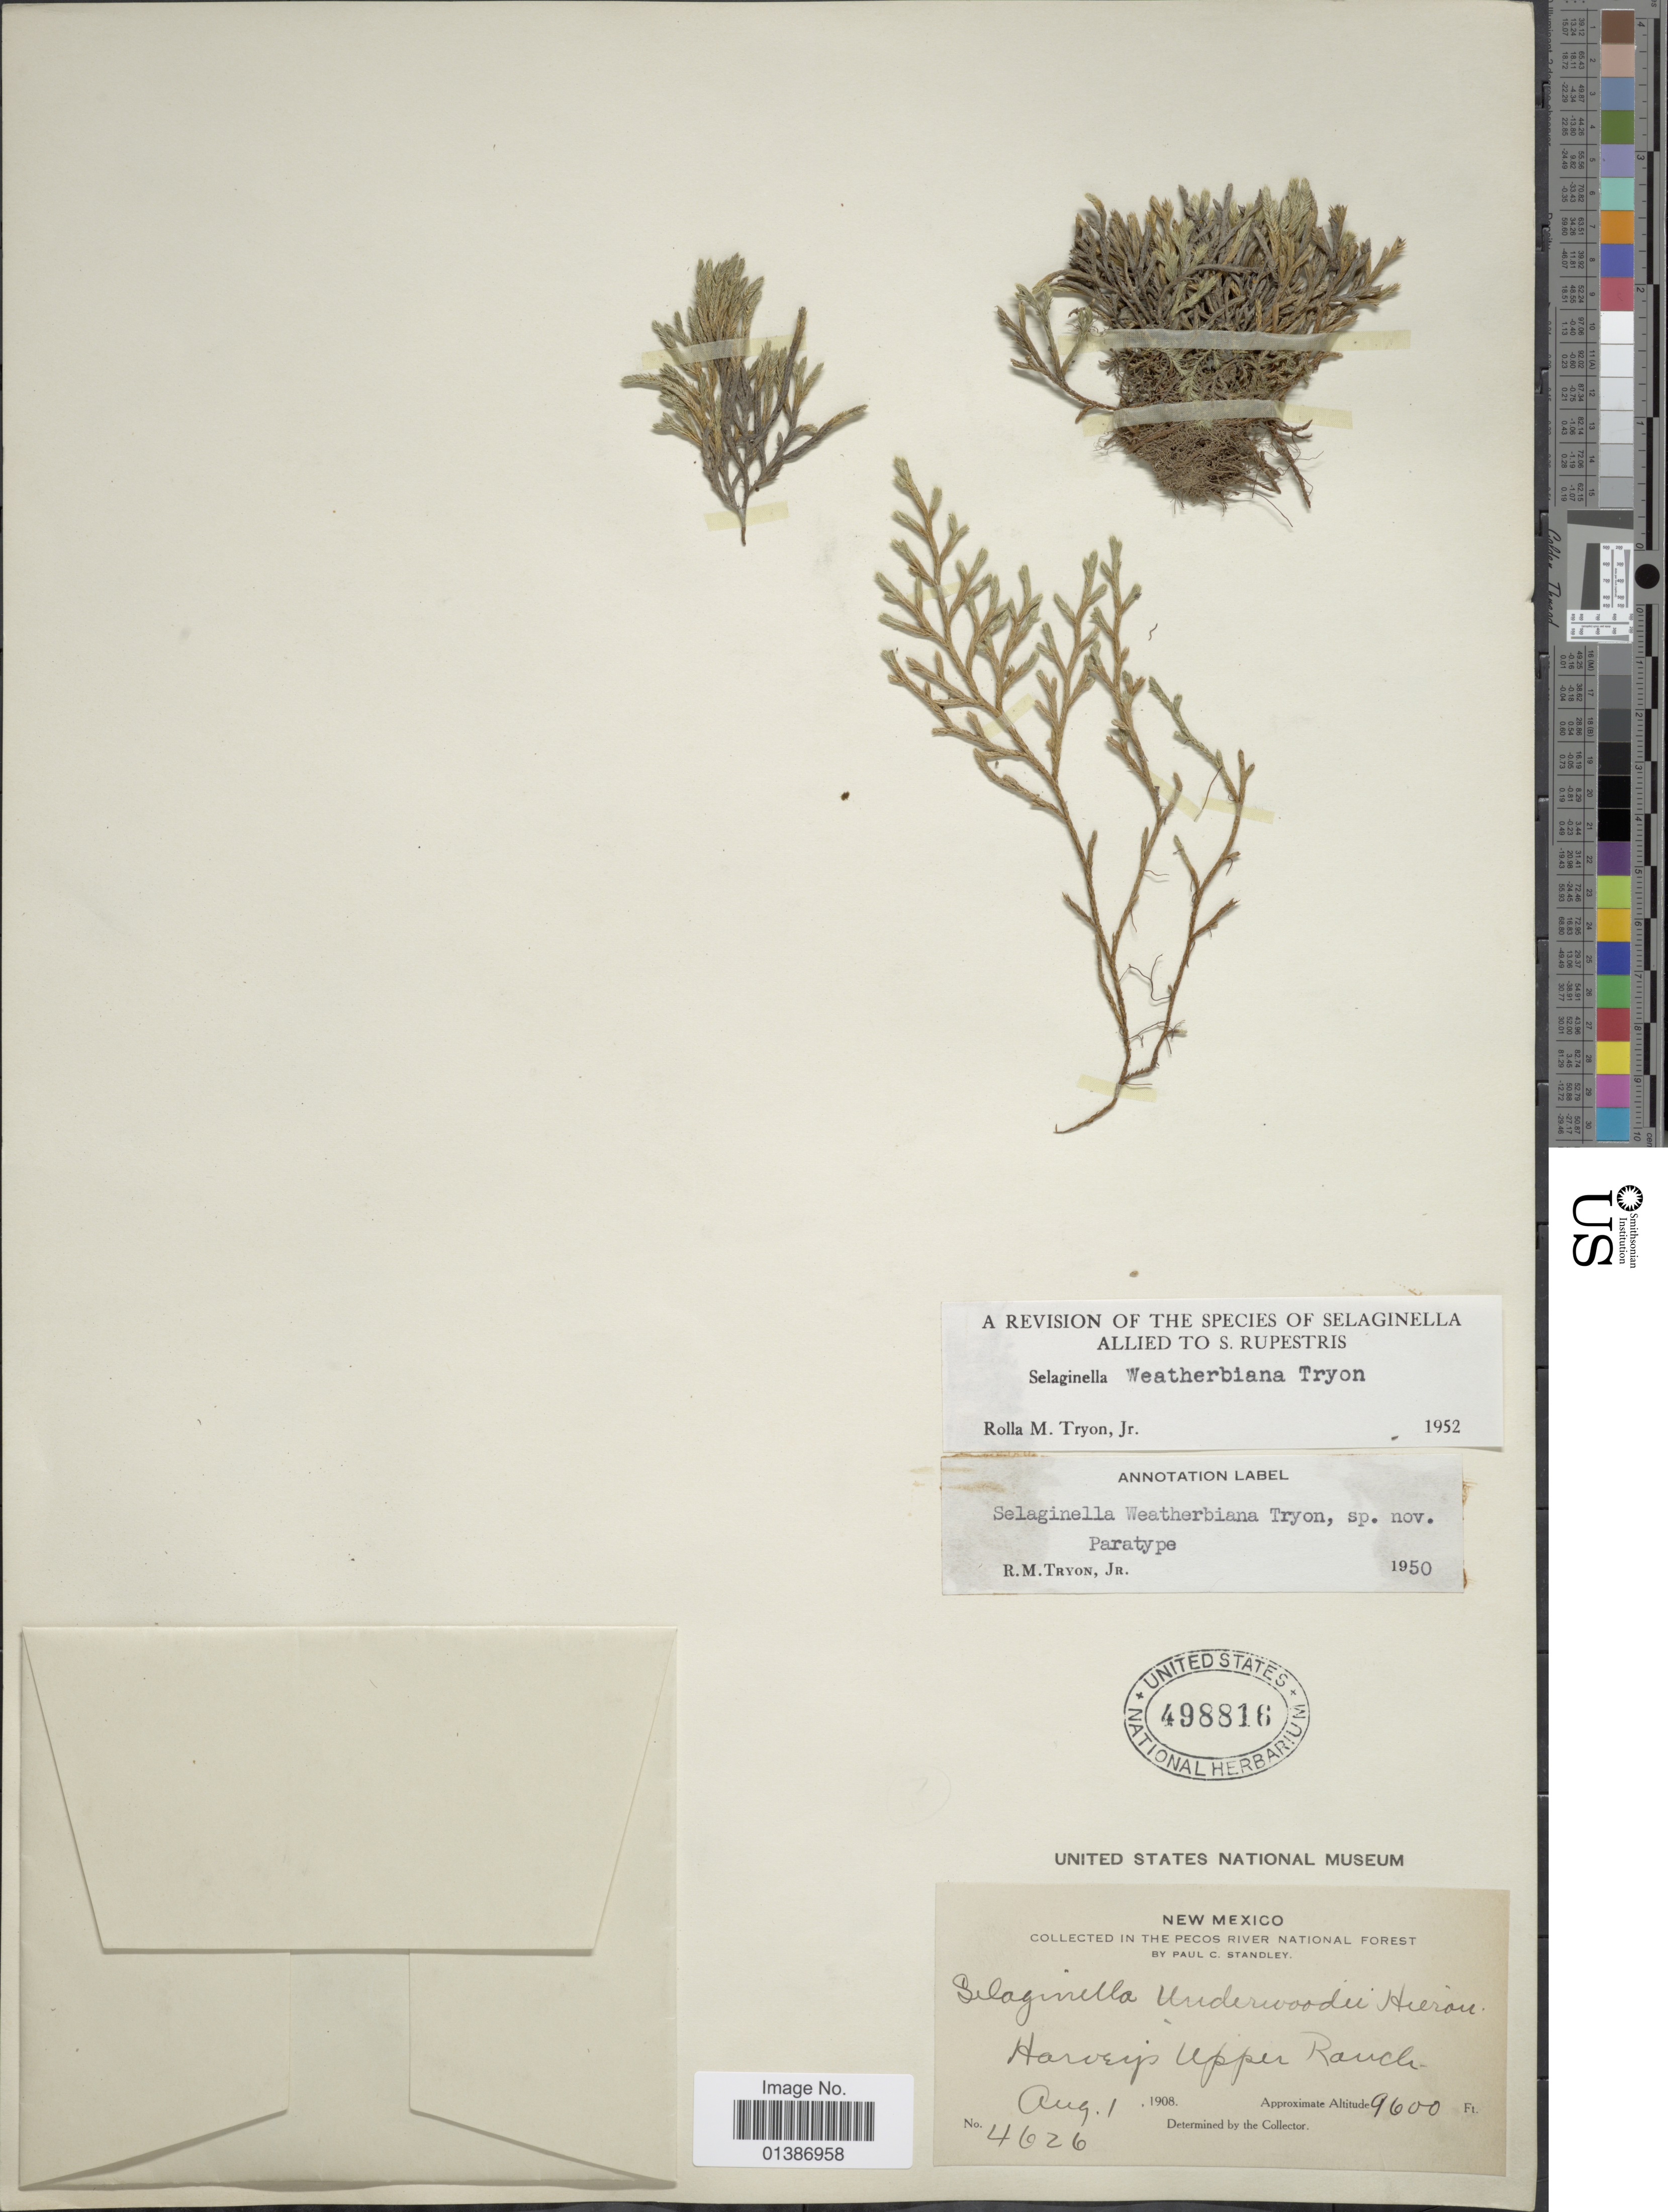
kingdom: Plantae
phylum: Tracheophyta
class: Lycopodiopsida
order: Selaginellales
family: Selaginellaceae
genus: Selaginella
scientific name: Selaginella weatherbiana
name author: R.M. Tryon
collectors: P. C. Standley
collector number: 4626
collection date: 1908-08-01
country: United States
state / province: New Mexico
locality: In the Pecos River National Forest, Harvey's Upper Ranch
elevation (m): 2926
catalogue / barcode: US 498816